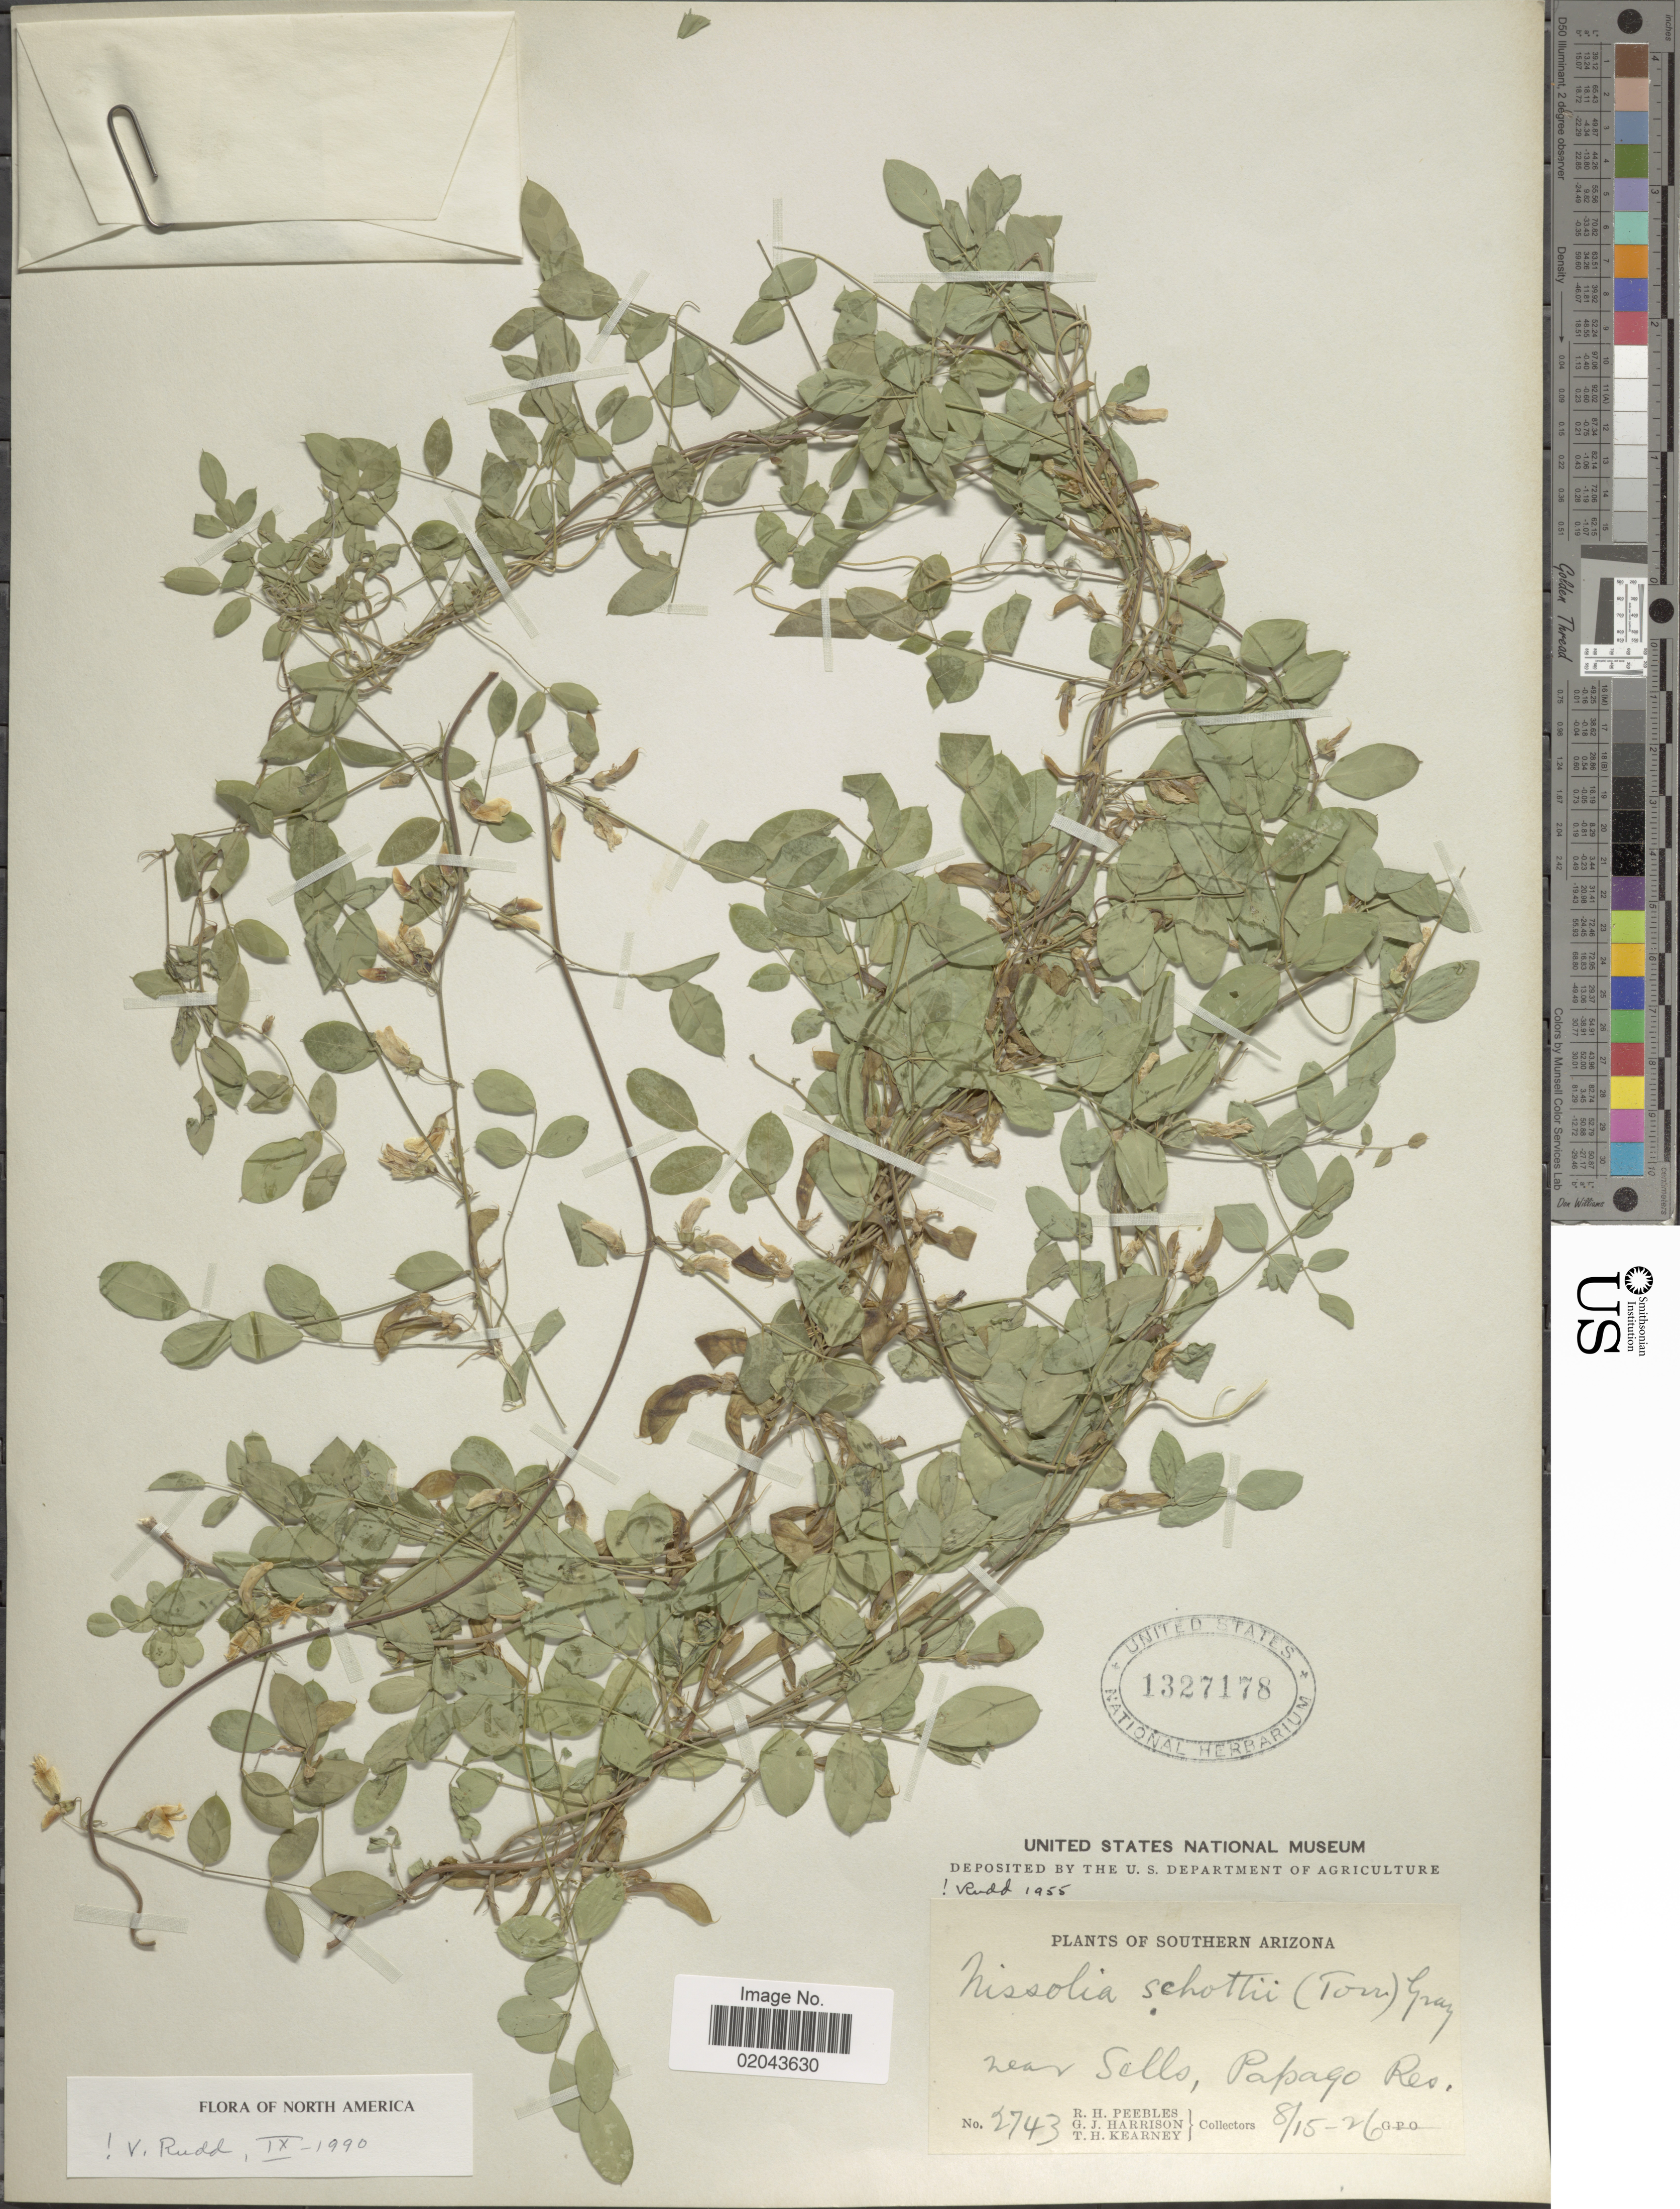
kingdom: Plantae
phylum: Tracheophyta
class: Magnoliopsida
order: Fabales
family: Fabaceae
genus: Nissolia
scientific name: Nissolia schottii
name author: A. Gray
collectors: R. H. Peebles, G. J. Harrison & T. H. Kearney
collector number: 2743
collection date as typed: Transcribed d/m/y: 15/8/26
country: United States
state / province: Arizona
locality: Southern Arizona, Near Sello, Papago Res.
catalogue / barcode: US 1327178